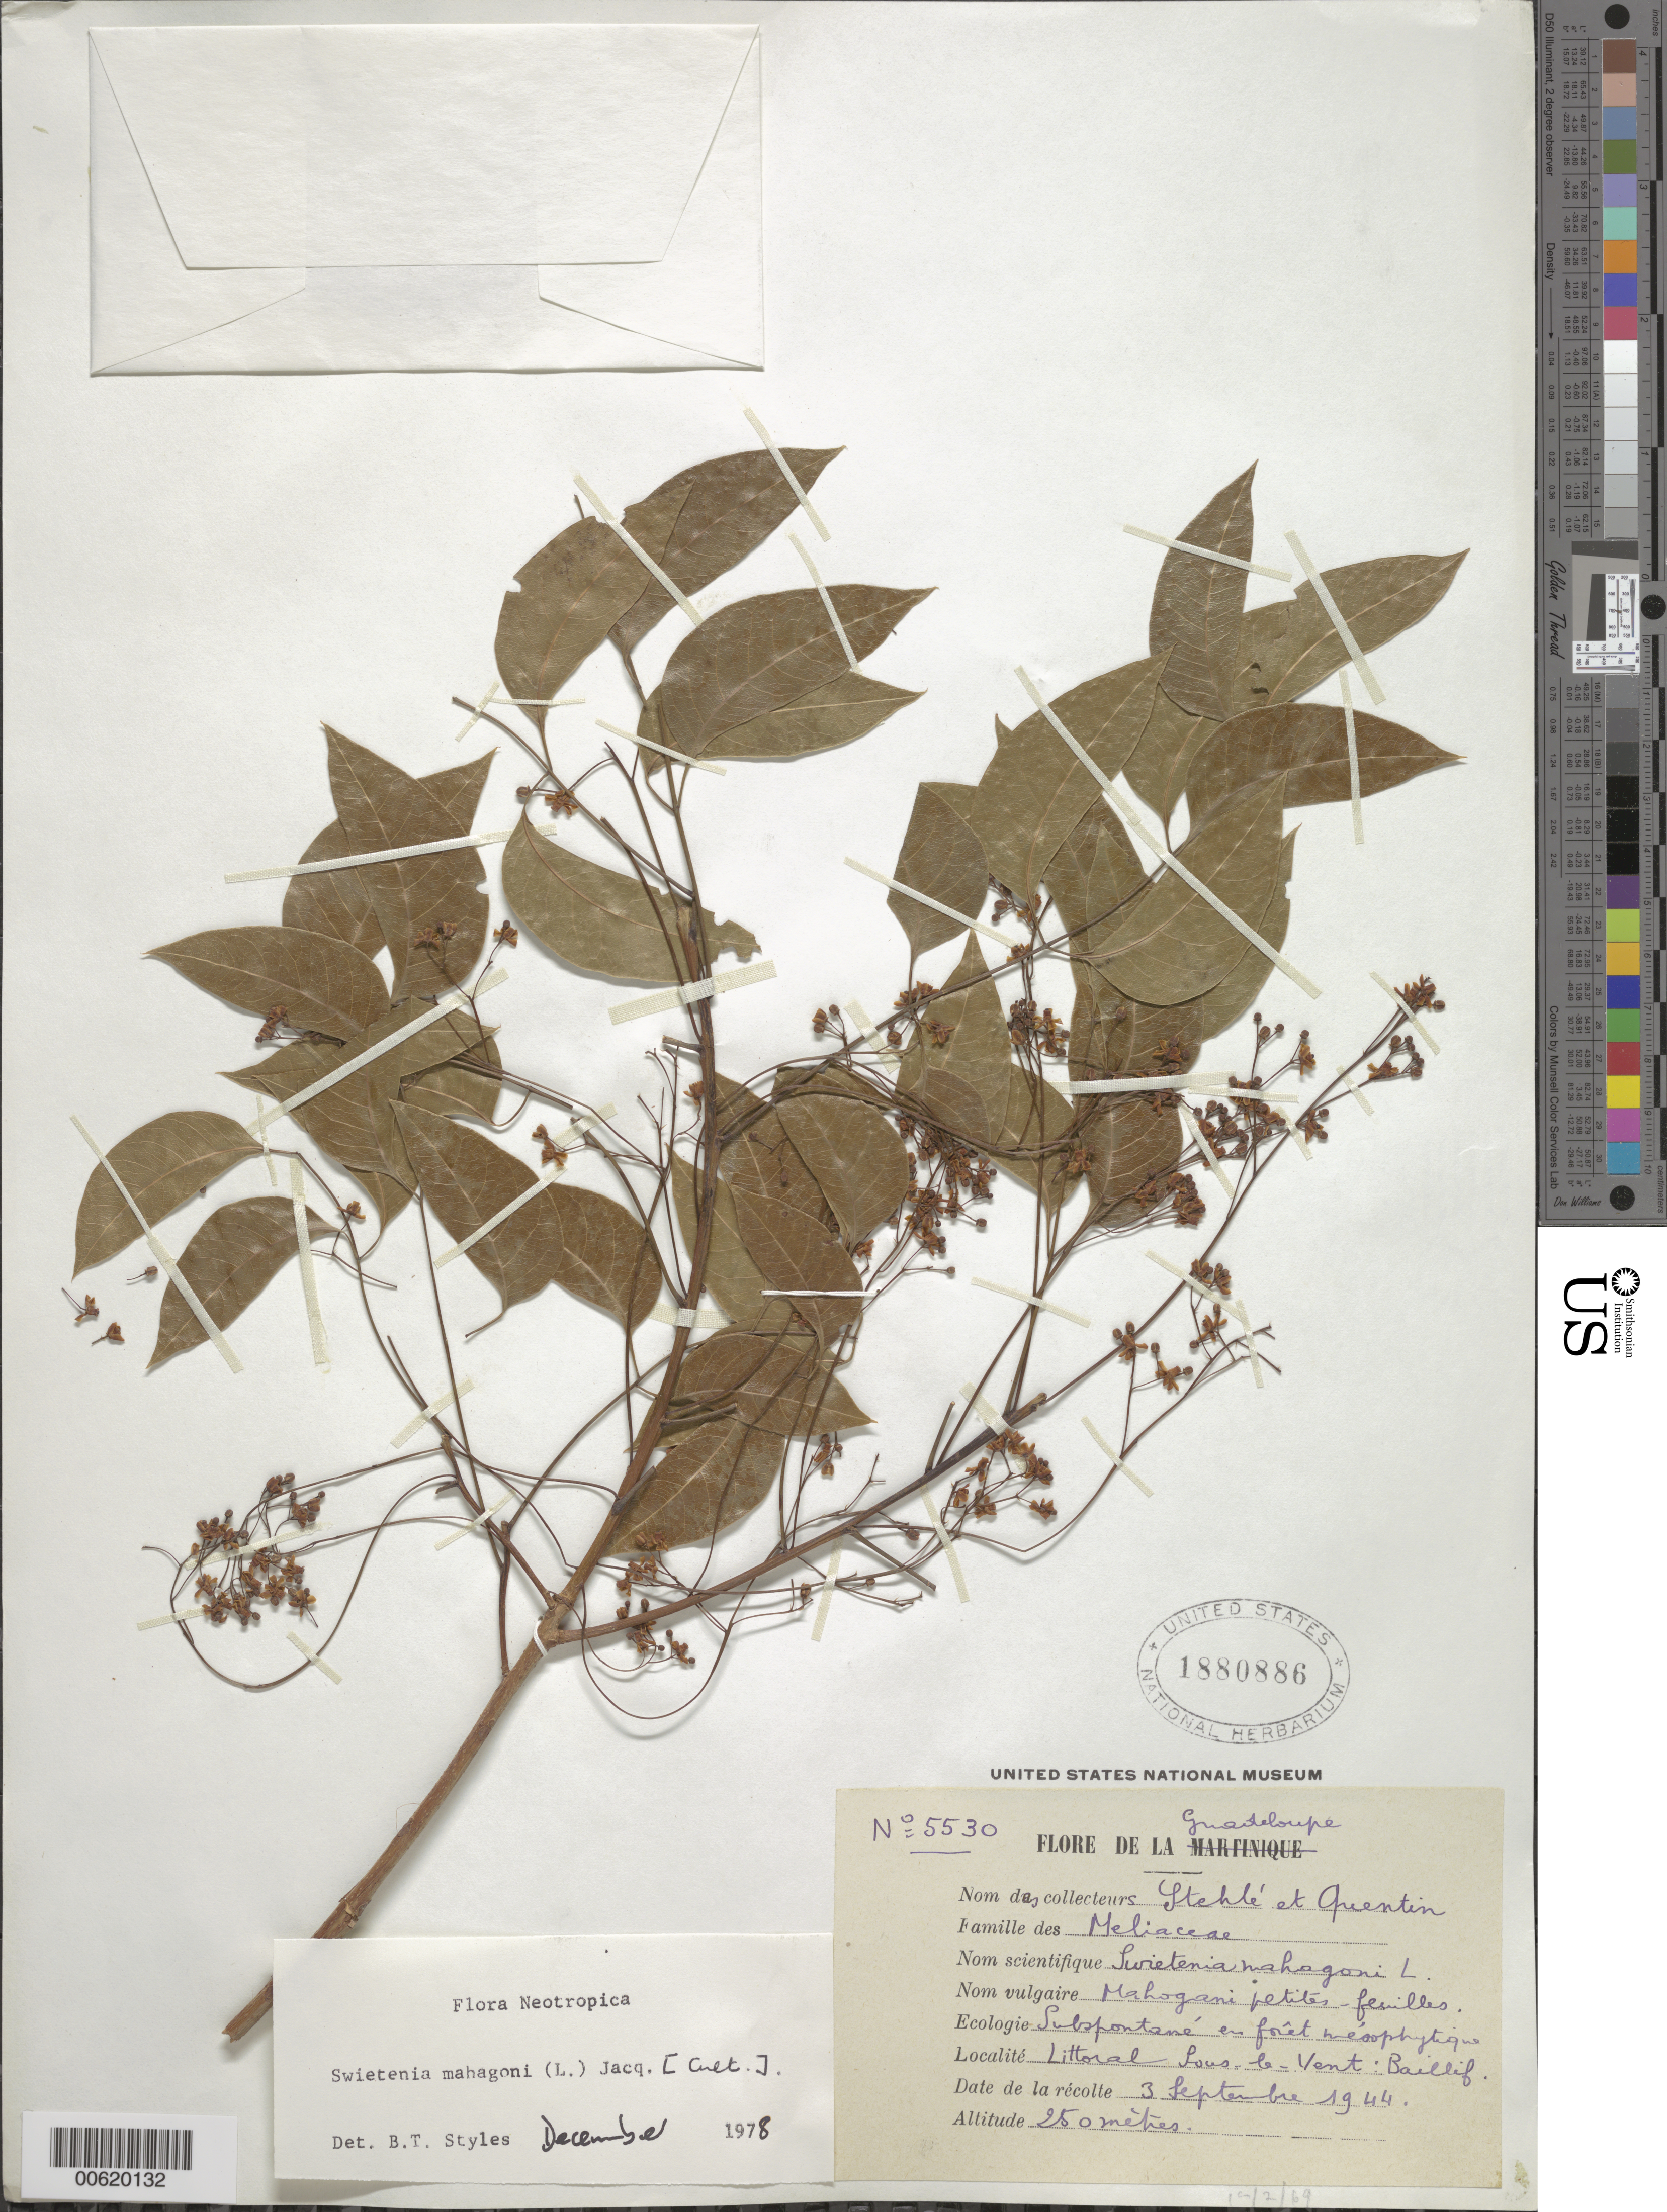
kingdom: Plantae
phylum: Tracheophyta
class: Magnoliopsida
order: Sapindales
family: Meliaceae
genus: Swietenia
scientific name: Swietenia mahagoni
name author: (L.) Jacq.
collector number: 5530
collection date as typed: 03 Sep 1944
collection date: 1944-09-03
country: Guadeloupe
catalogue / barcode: US 1880886